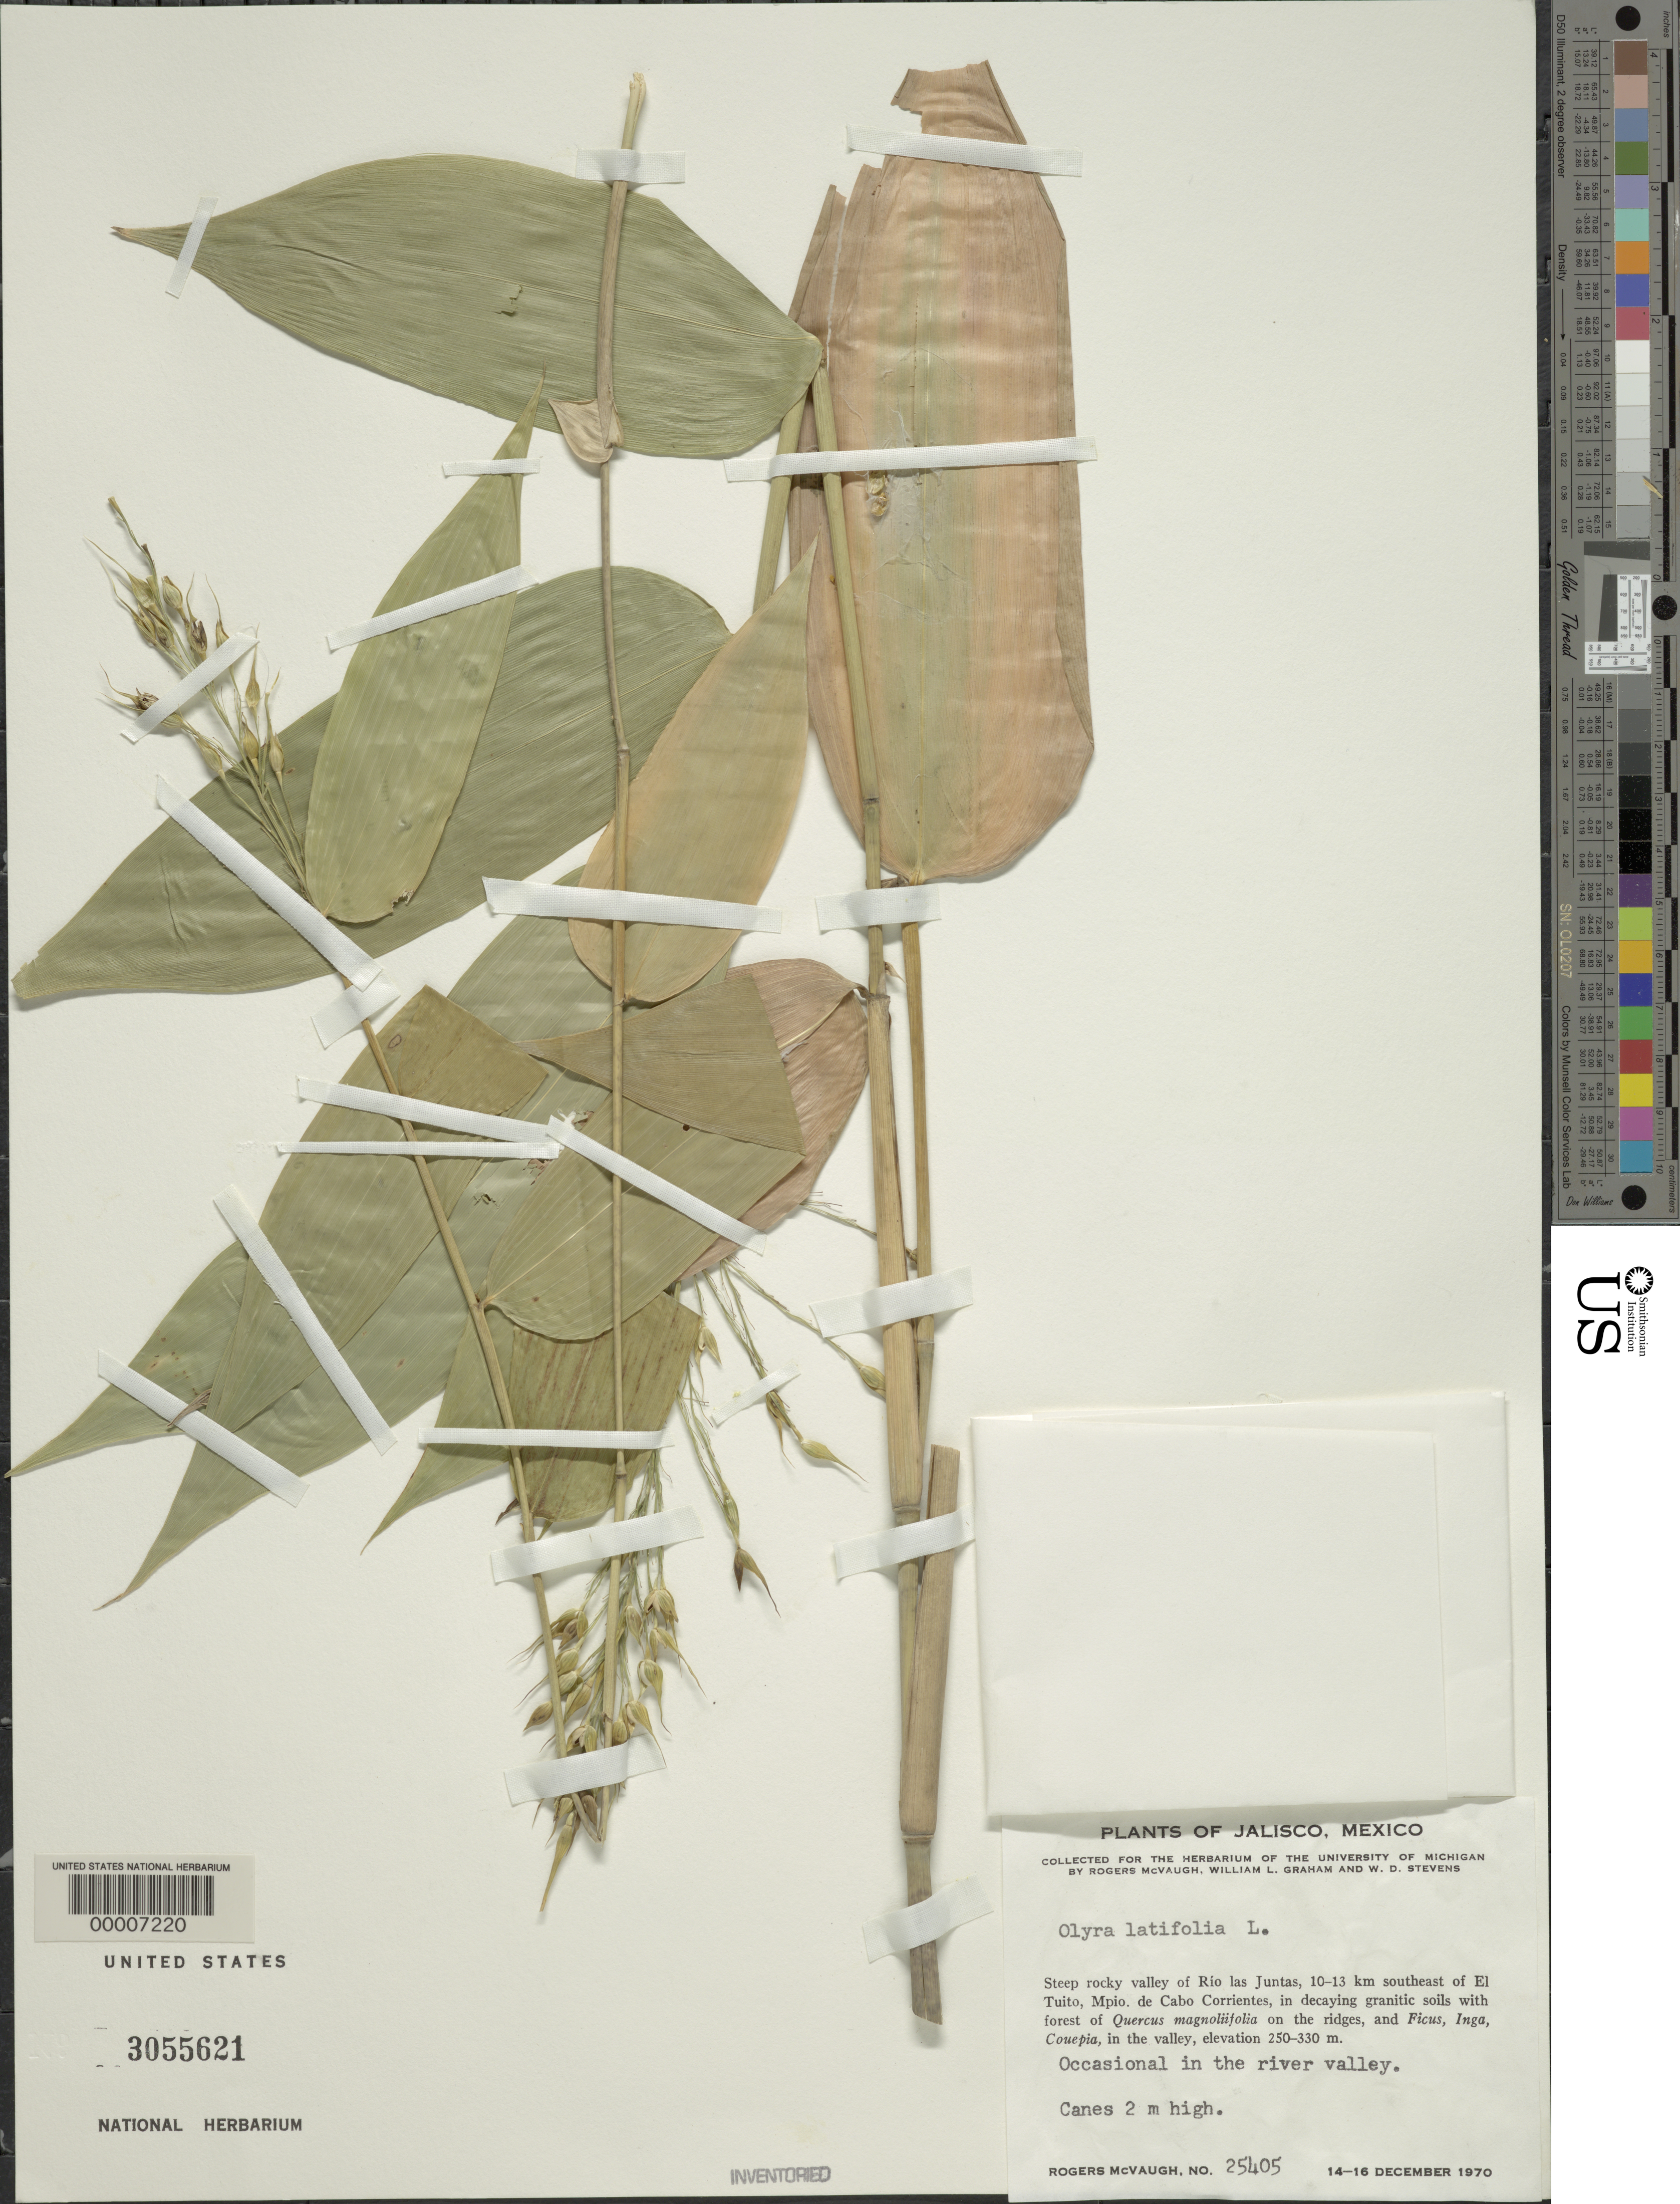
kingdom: Plantae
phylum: Tracheophyta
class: Liliopsida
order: Poales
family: Poaceae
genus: Olyra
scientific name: Olyra latifolia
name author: L.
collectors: R. McVaugh, W. Graham & W. D. Stevens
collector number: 25405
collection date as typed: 14 Dec 1970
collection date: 1970-12-14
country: Mexico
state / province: Jalisco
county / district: Cabo Corrientes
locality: El Tuito, Rio Las Juntas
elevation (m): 250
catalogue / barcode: US 3055621